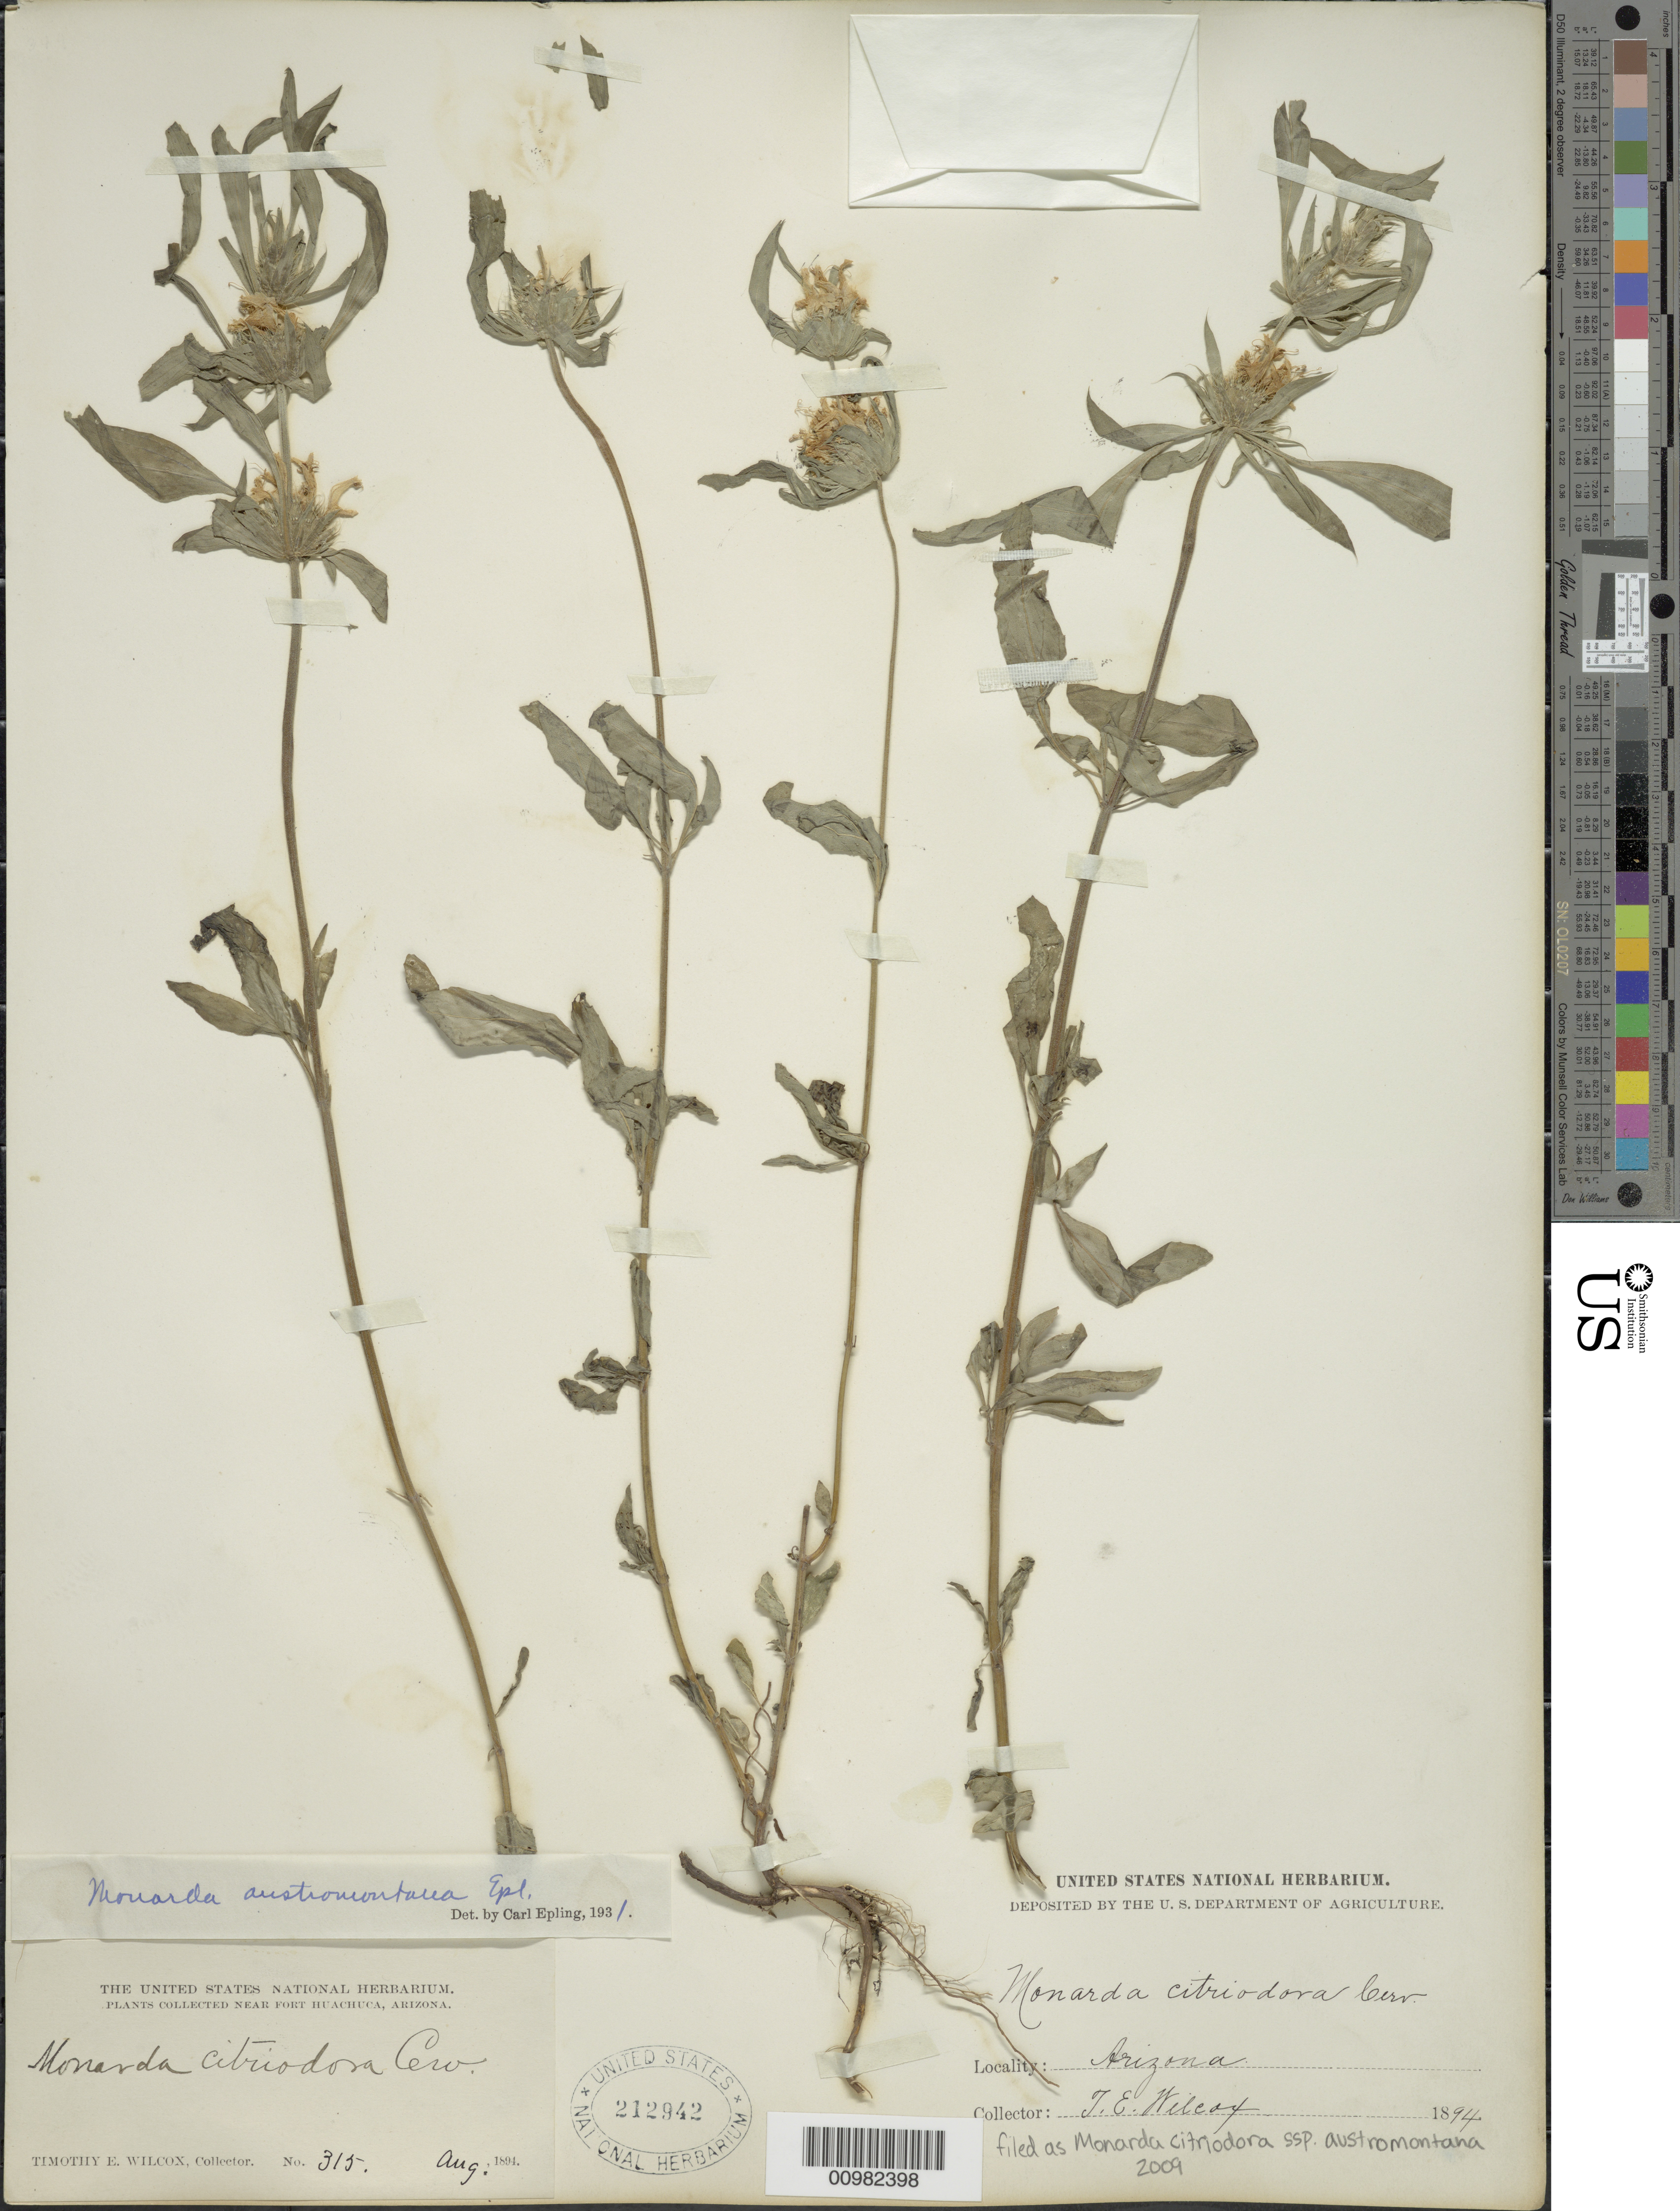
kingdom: Plantae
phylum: Tracheophyta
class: Magnoliopsida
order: Lamiales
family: Lamiaceae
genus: Monarda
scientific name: Monarda citriodora subsp. austromontana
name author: (Epling) Scora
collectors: T. E. Wilcox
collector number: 315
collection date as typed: Aug 1894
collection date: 1894-08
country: United States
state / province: Arizona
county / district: Cochise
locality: Near Fort Huachuca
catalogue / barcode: US 212942